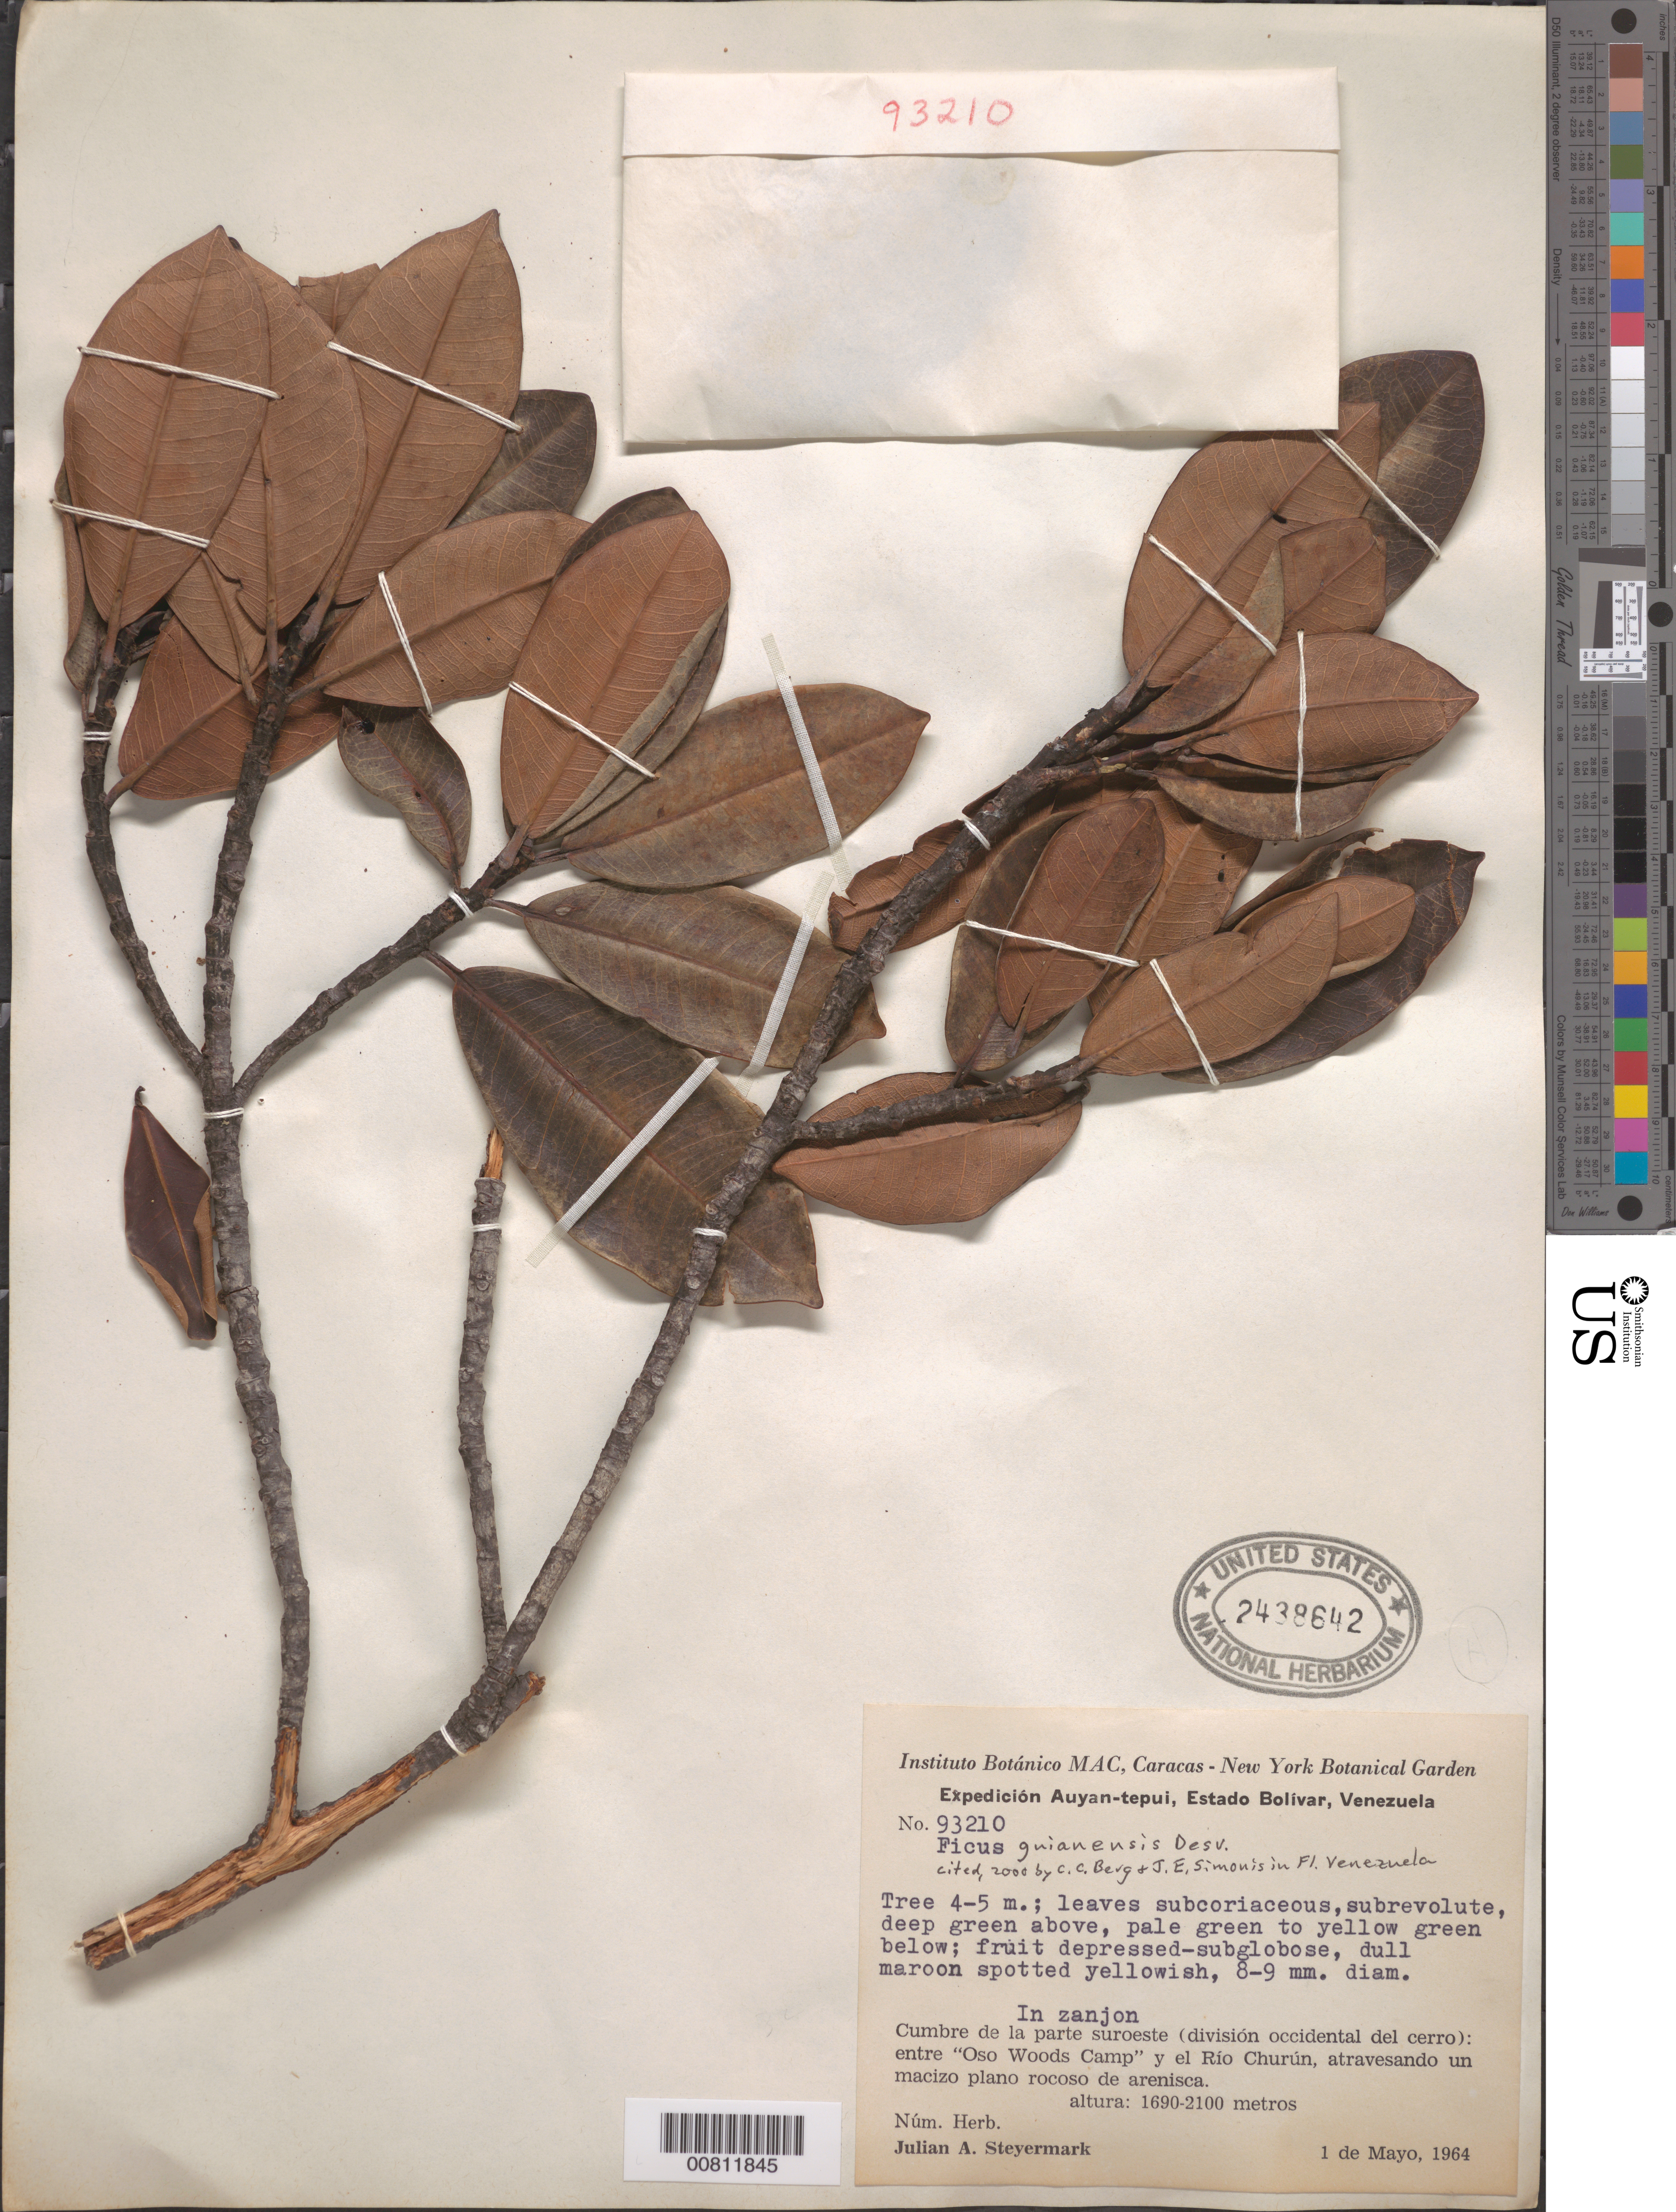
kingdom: Plantae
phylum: Tracheophyta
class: Magnoliopsida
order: Rosales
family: Moraceae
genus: Ficus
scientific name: Ficus guianensis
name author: Desv. ex Ham.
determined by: Berg, C. C.; Simonis, J. E.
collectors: J. Steyermark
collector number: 93210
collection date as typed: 1-May-64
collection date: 1964-05-01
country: Venezuela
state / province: Bolívar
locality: Auyan-tepuí, entre "Oso Woods Camp" y el Río Churún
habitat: Zanjon; cumbre de la parte suroeste (división occidental del cerro) atravesando un macizo plano rocoso de arenisca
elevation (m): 1690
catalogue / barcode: US 2438642